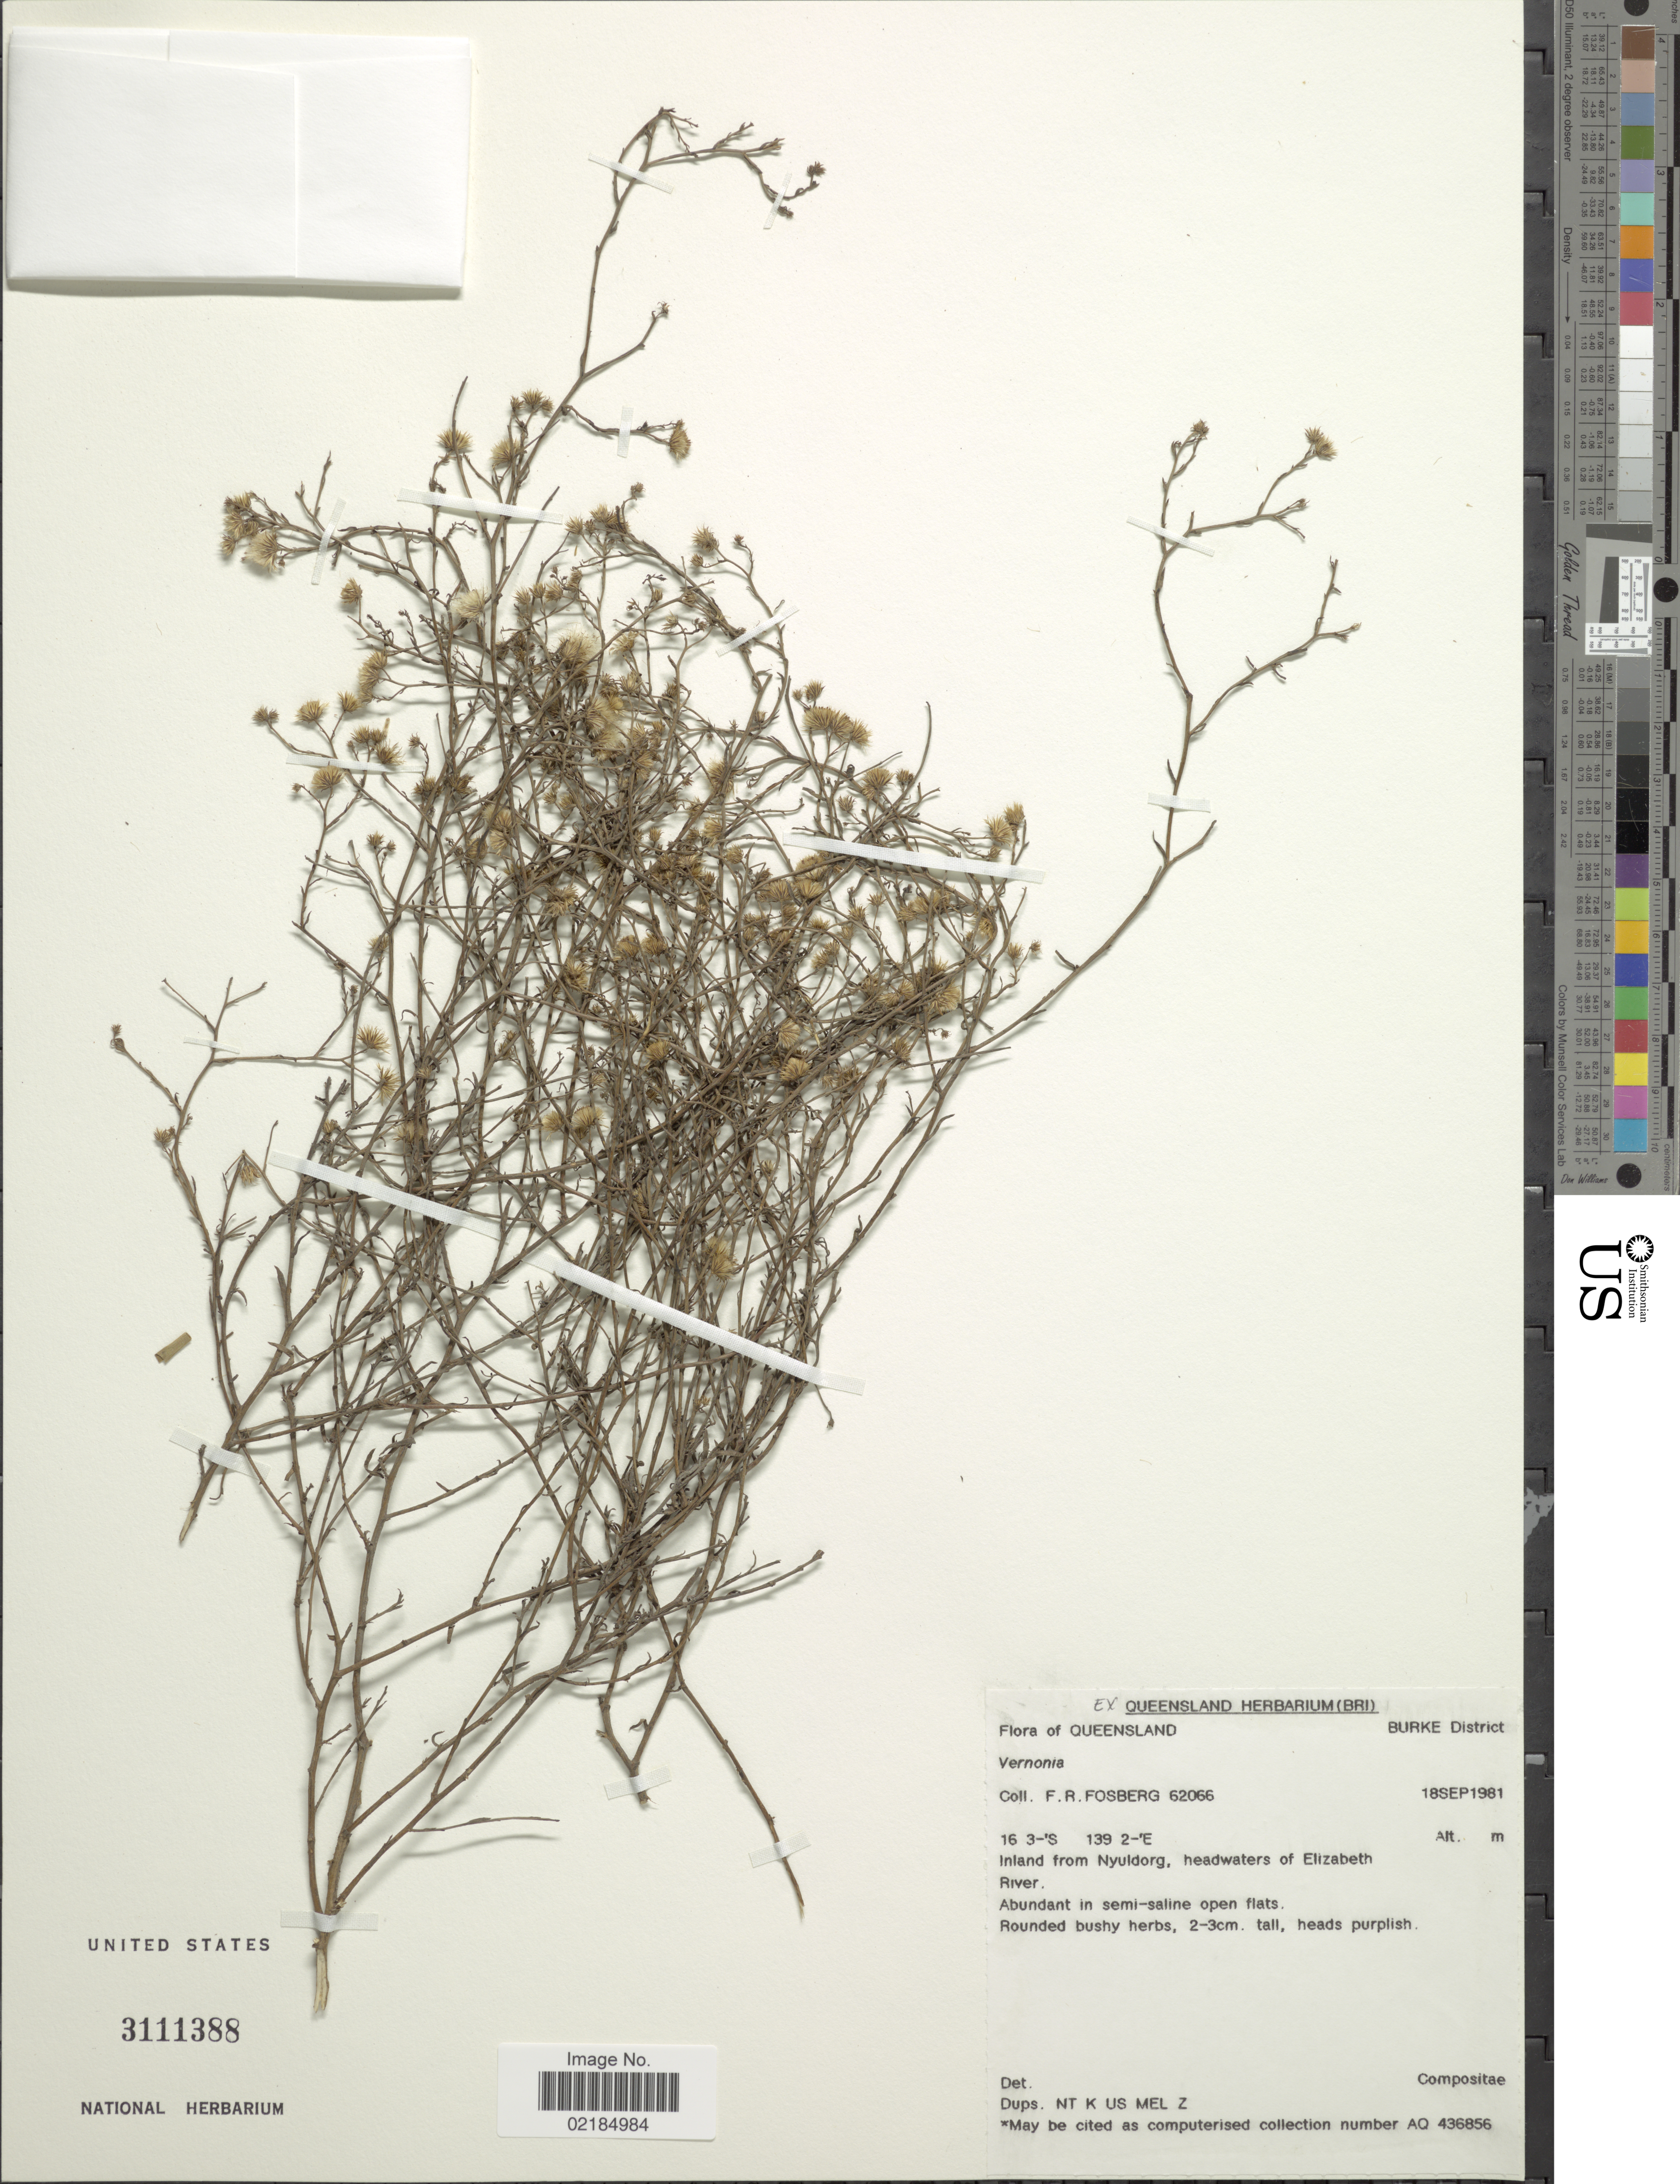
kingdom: Plantae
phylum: Tracheophyta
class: Magnoliopsida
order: Asterales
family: Asteraceae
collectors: F. R. Fosberg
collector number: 62066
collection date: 1981-09-18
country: Australia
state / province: Queensland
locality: Burke District. Inland from Nyuldorg, headwaters of Elizabeth River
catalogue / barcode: US 3111388